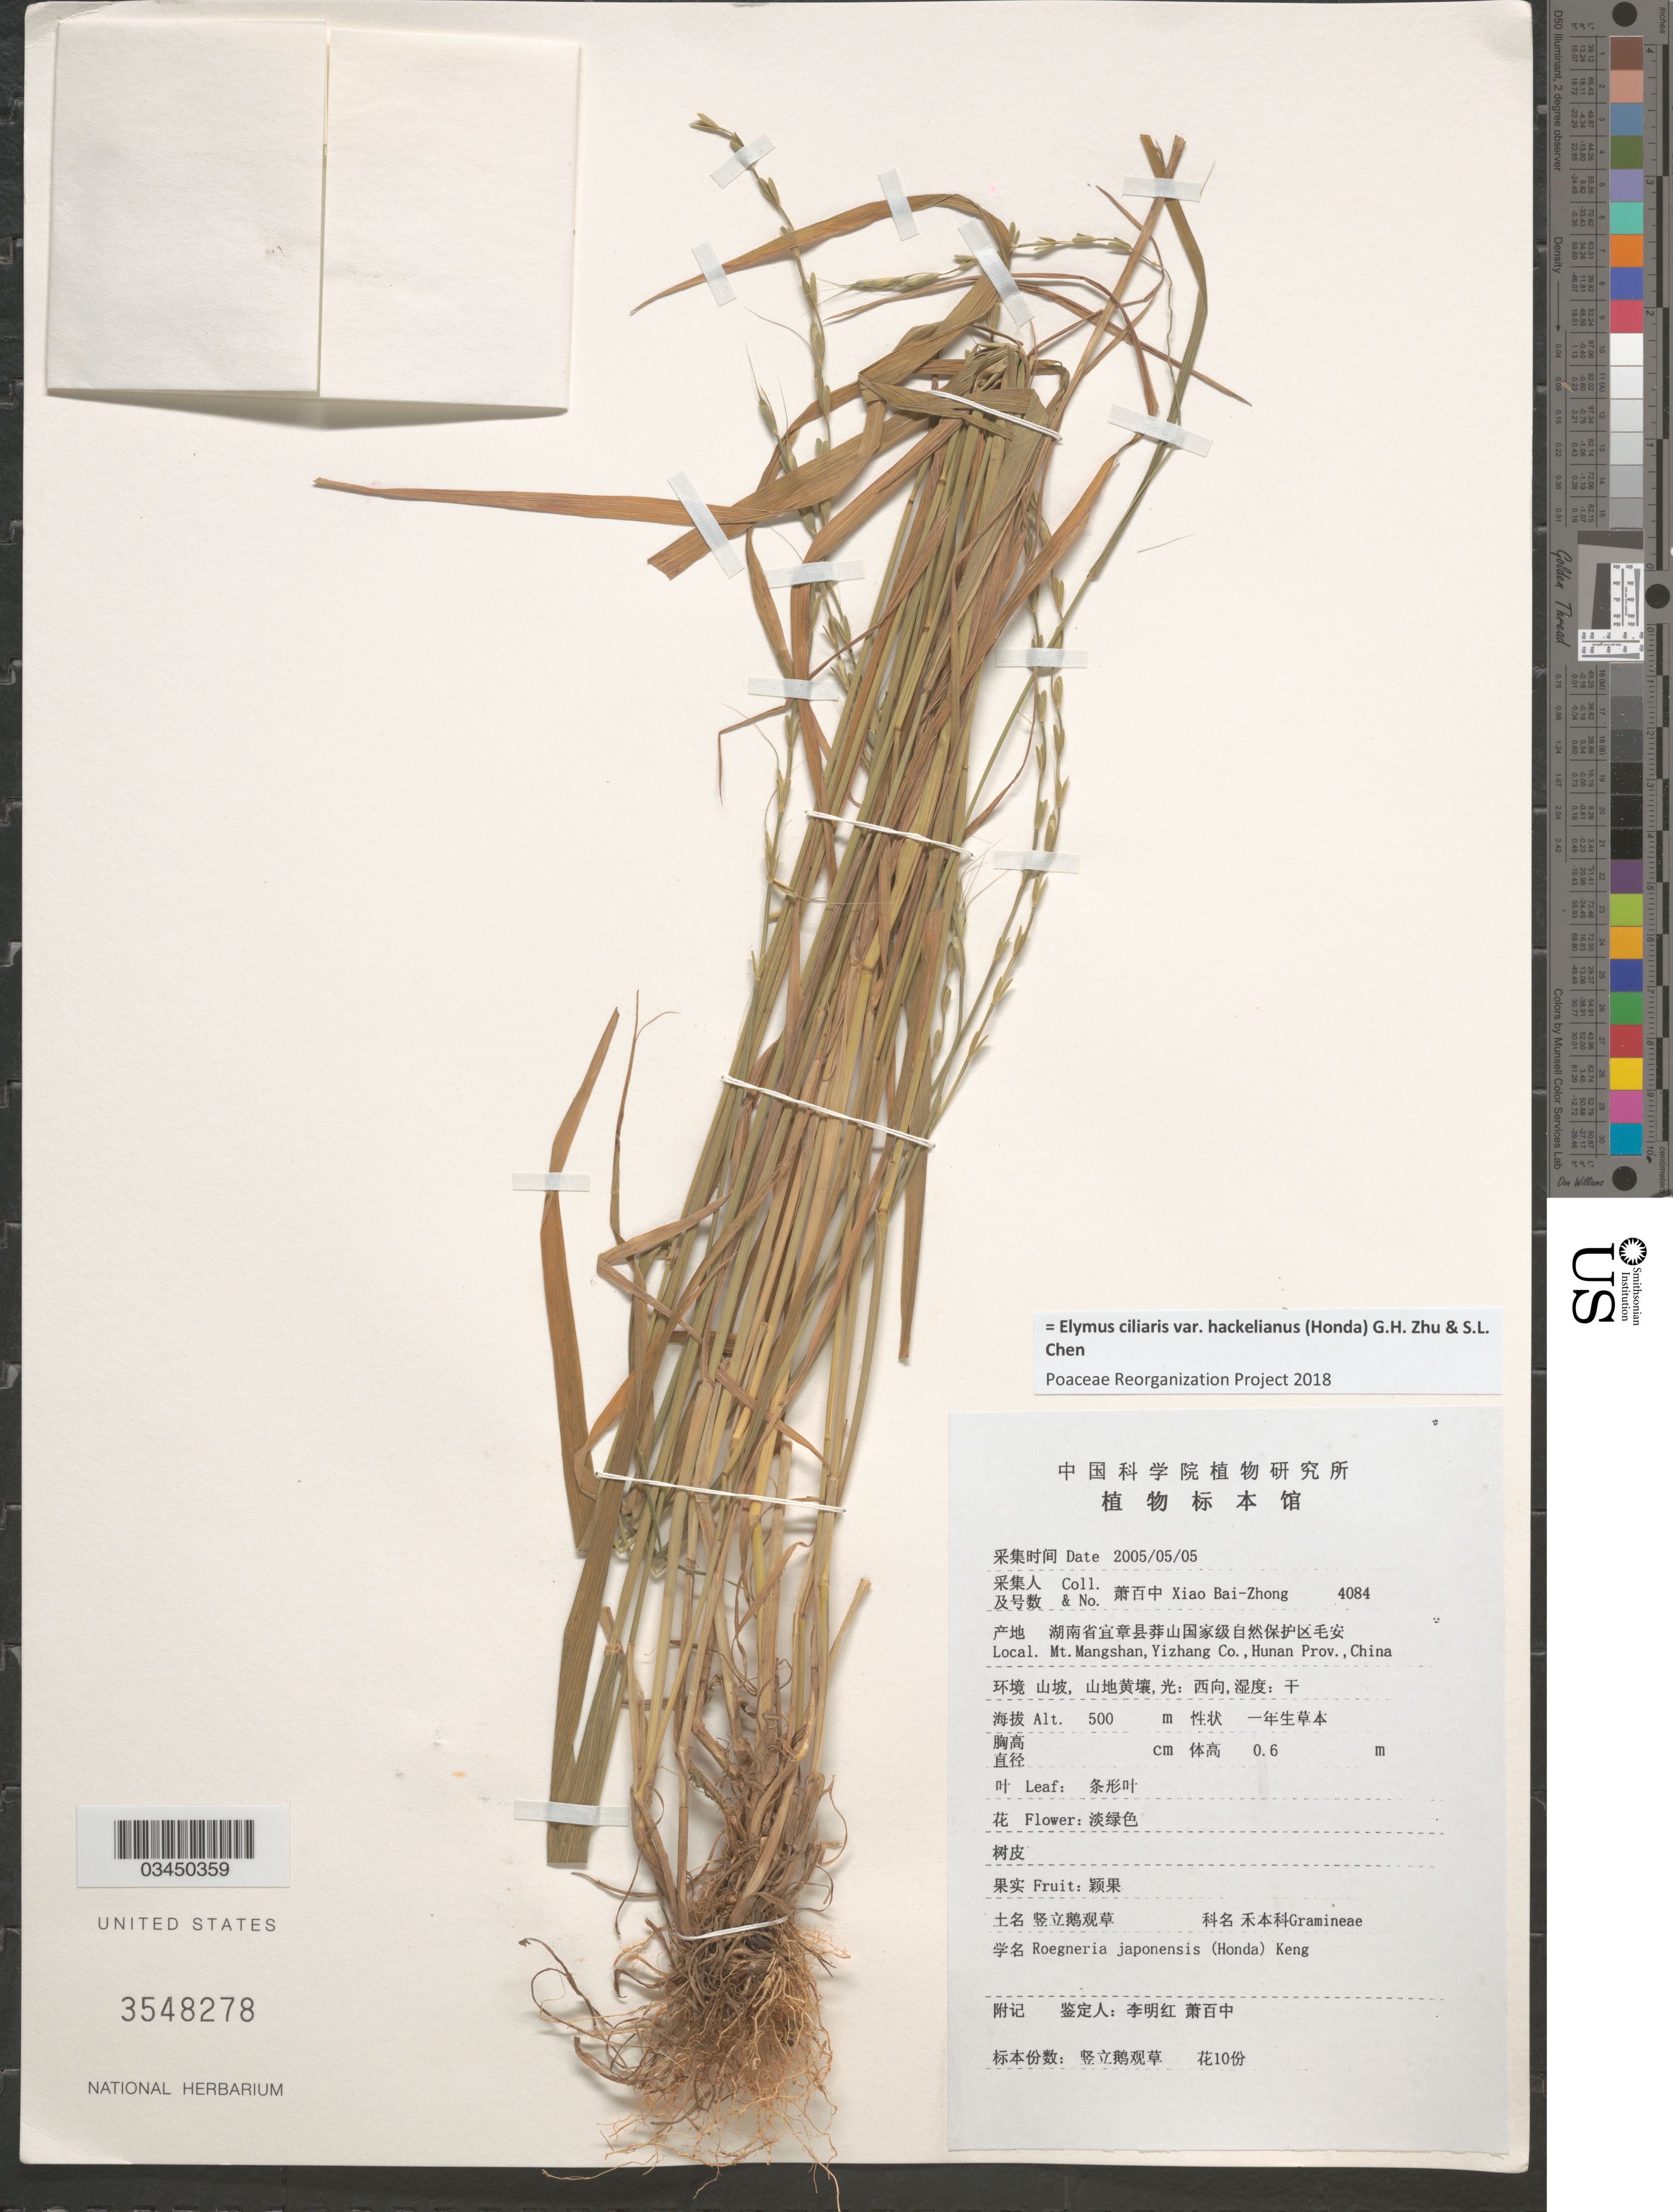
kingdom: Plantae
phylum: Tracheophyta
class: Liliopsida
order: Poales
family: Poaceae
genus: Elymus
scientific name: Elymus ciliaris var. hackelianus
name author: (Honda) G.H. Zhu & S.L. Chen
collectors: B. Z. Xiao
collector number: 4084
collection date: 2005-05-05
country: China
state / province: Hunan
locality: Mt. Mangshan, Yizhang Co.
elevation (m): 500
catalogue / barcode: US 3548278